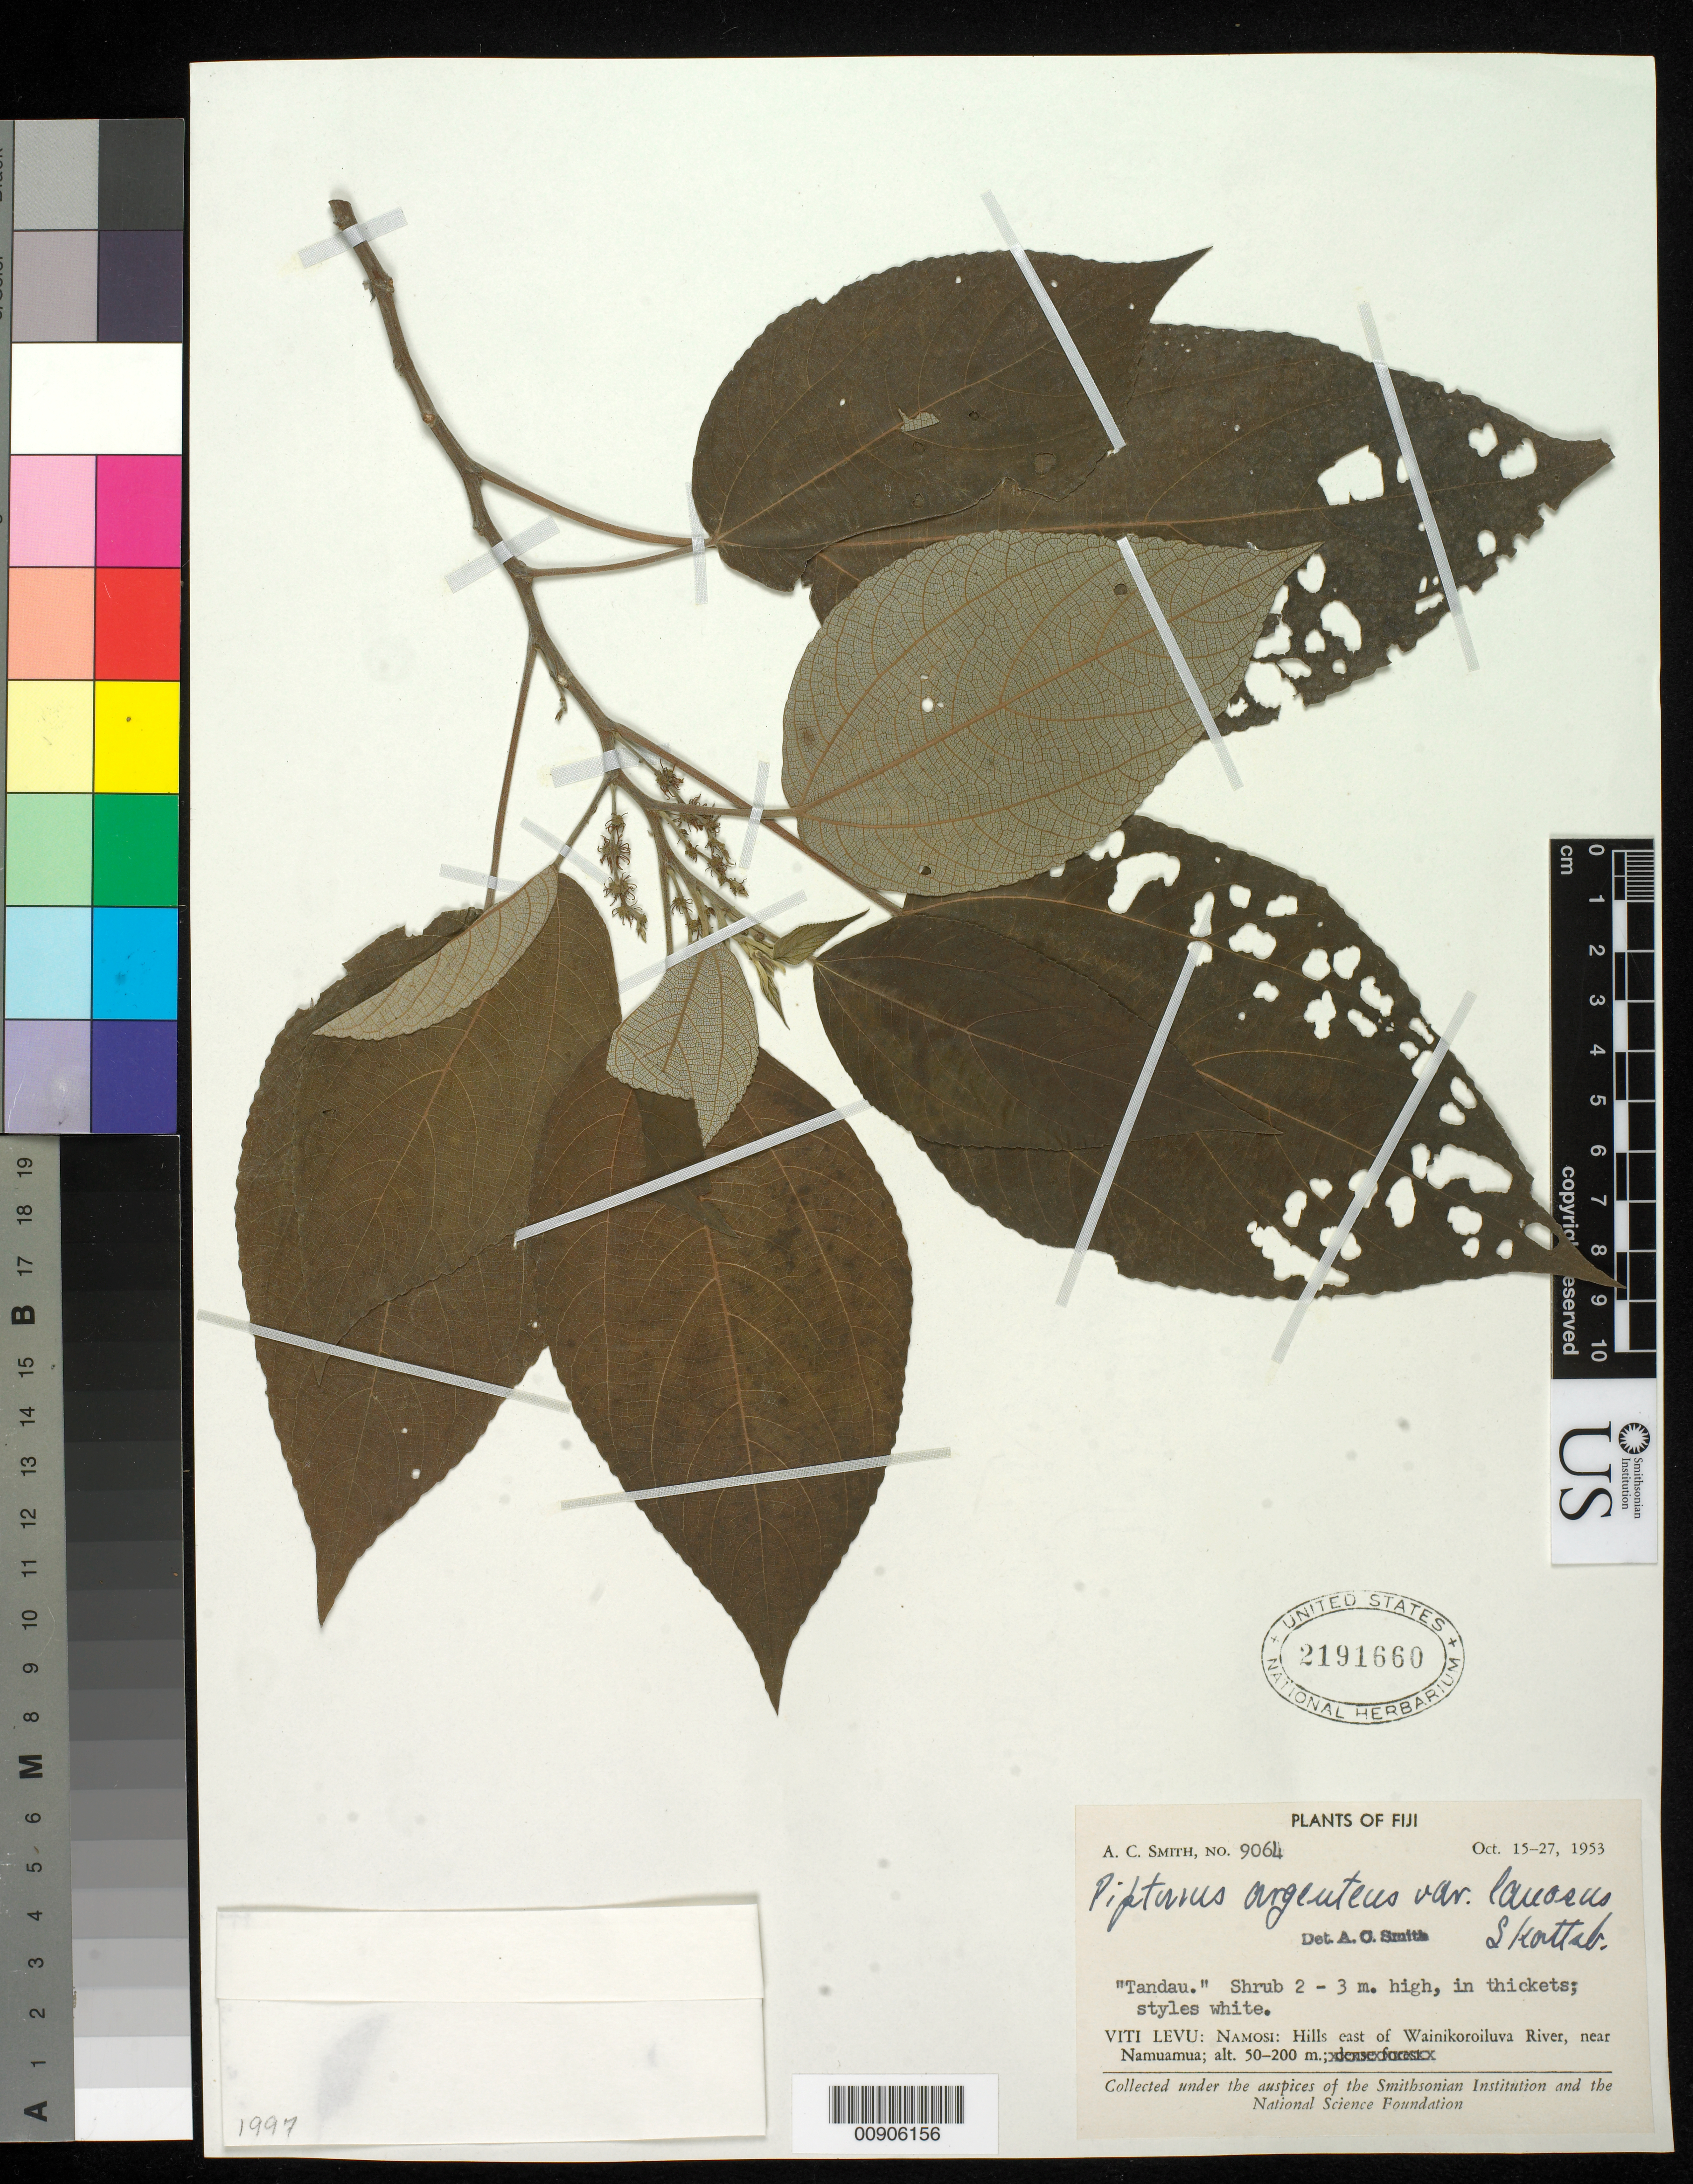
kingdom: Plantae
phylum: Tracheophyta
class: Magnoliopsida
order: Rosales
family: Urticaceae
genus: Pipturus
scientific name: Pipturus argenteus var. lanosus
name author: Schott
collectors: C. A. Smith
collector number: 9064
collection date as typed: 15 Oct 1953 to 27 Oct 1953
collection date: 1953-10-15/1953-10-27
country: Fiji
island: Viti Levu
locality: Namosi: Hills E of Wainikoroiluva River, near Namuamua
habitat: in thickets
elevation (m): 50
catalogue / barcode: US 2191660